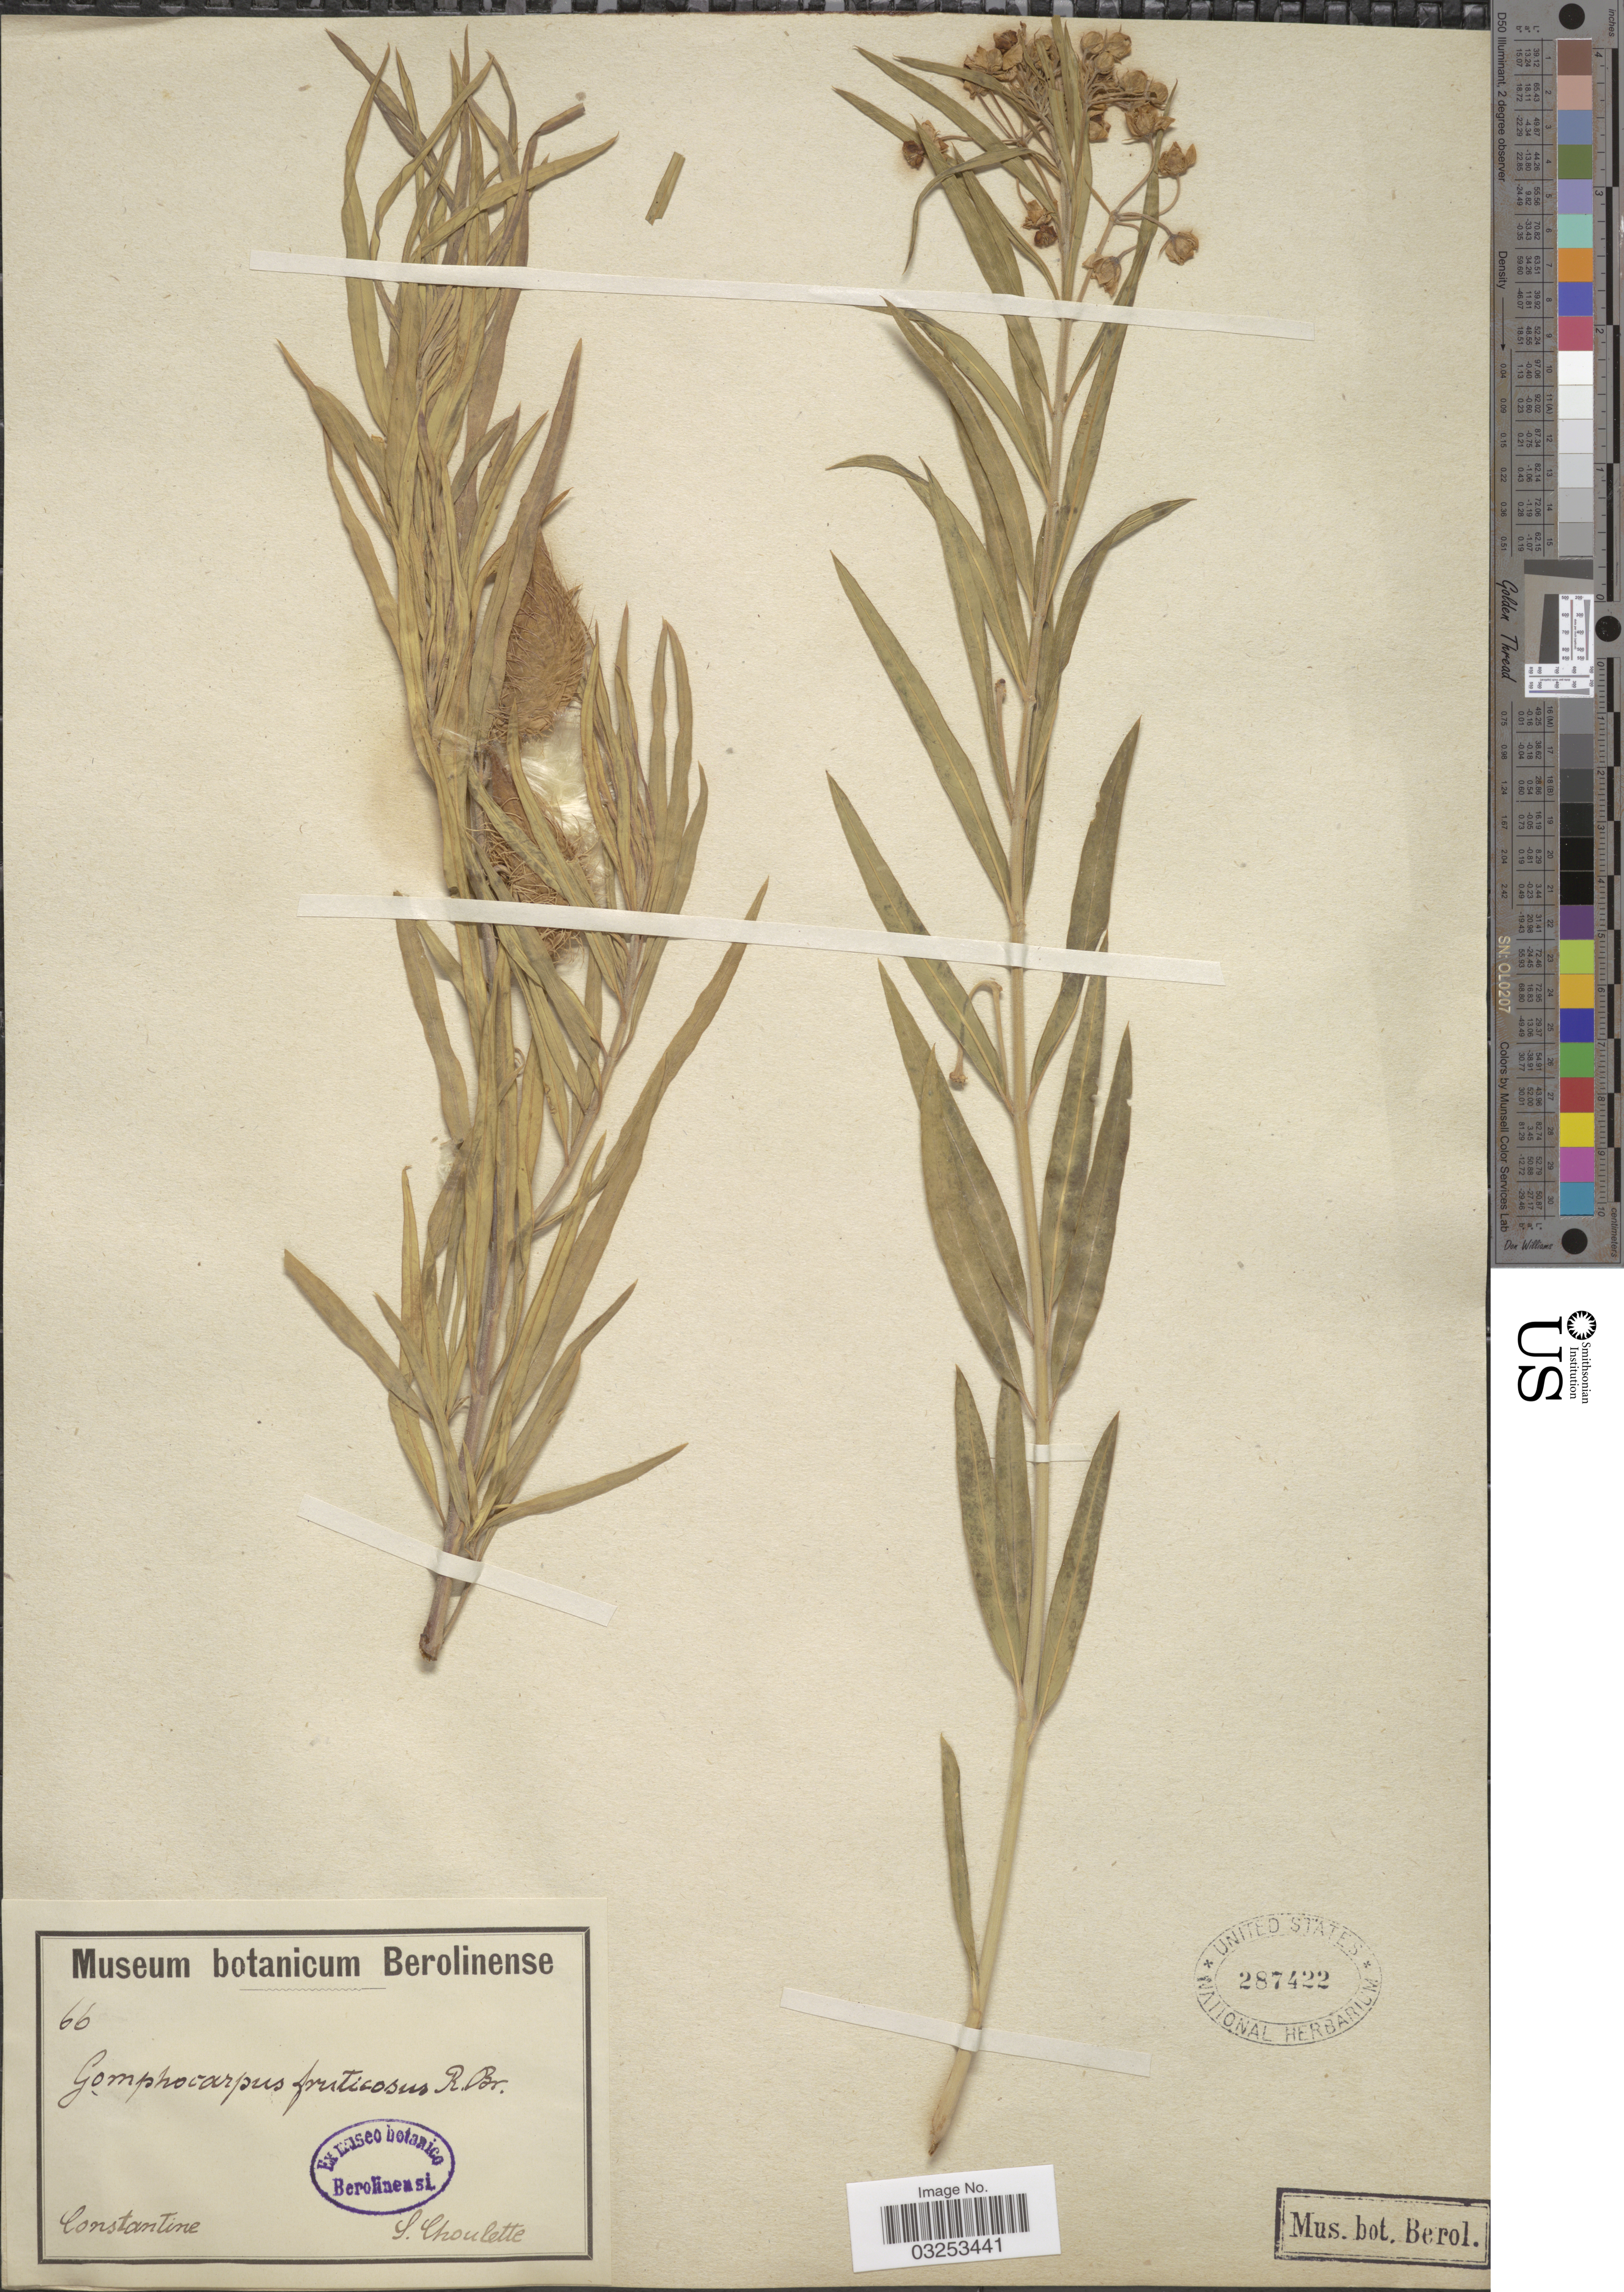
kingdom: Plantae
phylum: Tracheophyta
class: Magnoliopsida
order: Gentianales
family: Apocynaceae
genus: Gomphocarpus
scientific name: Gomphocarpus fruticosus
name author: (L.) W.T. Aiton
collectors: S. Choulette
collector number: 66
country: Algeria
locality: Constantine.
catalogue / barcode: US 287422